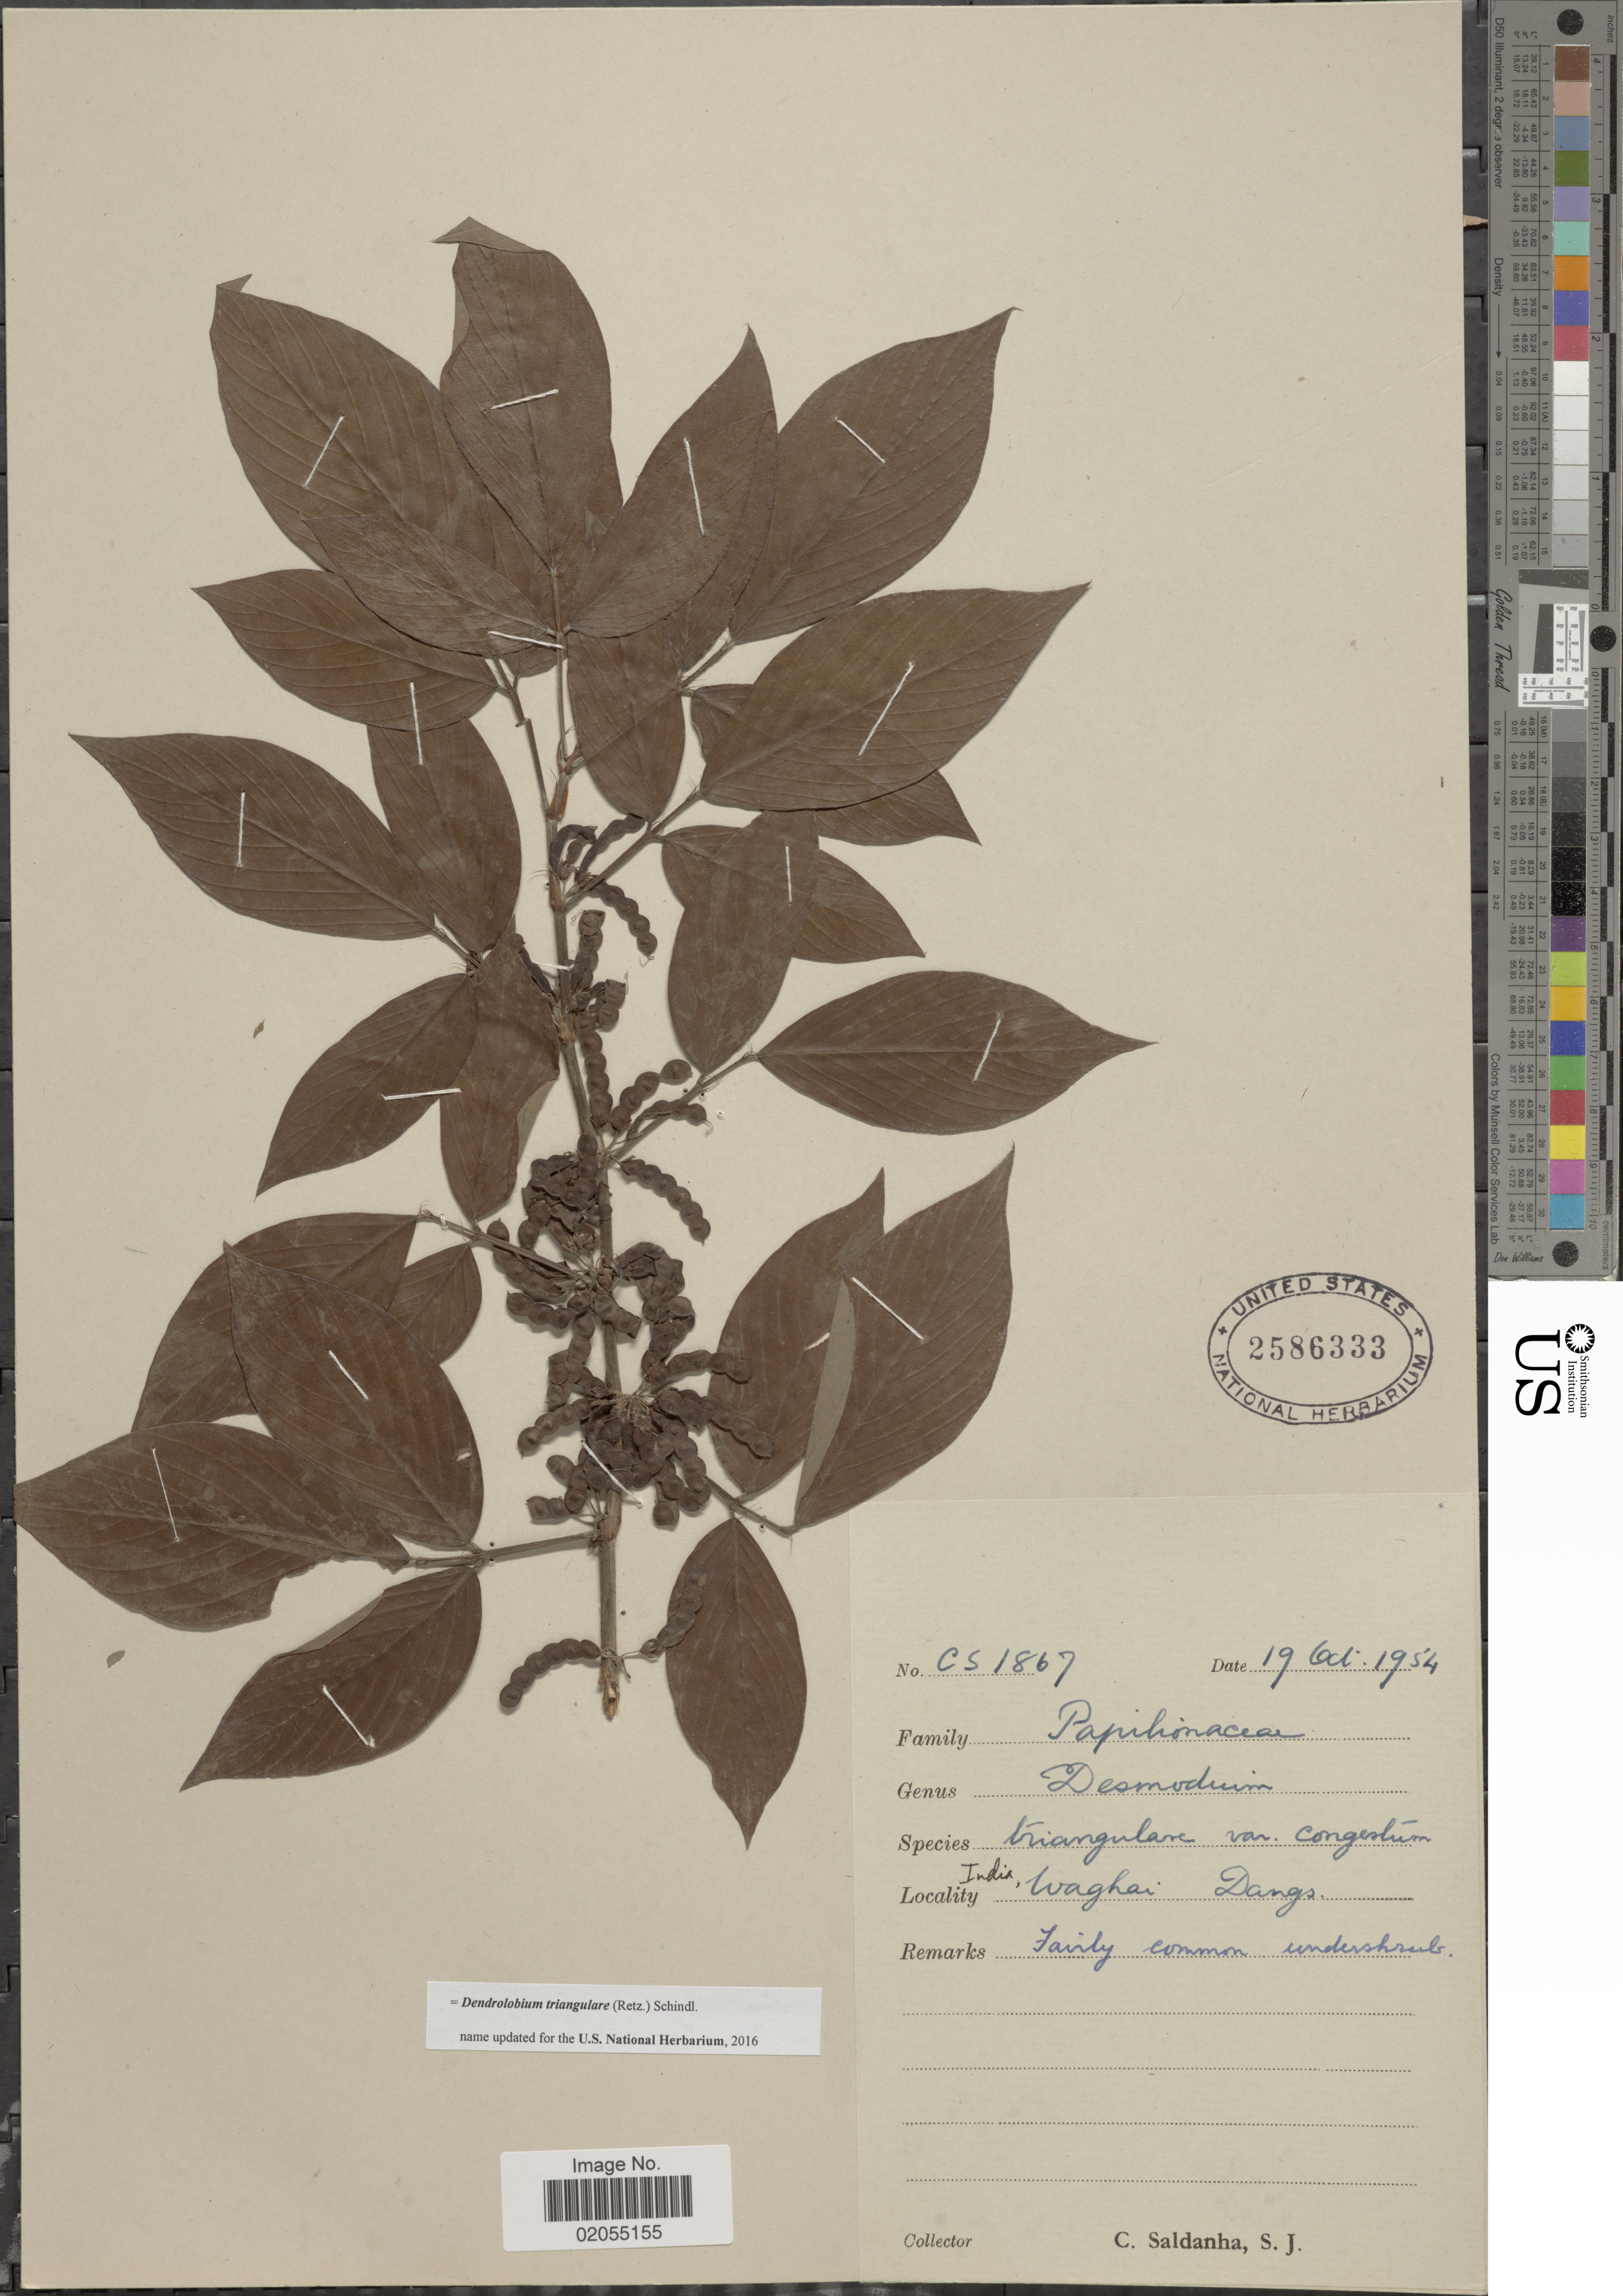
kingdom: Plantae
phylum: Tracheophyta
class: Magnoliopsida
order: Fabales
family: Fabaceae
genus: Dendrolobium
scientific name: Dendrolobium triangulare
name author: (Retz.) Schindl.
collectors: C. Saldanha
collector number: CS1867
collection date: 1954-10-19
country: India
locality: Waghai, Dangs.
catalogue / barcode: US 2586333